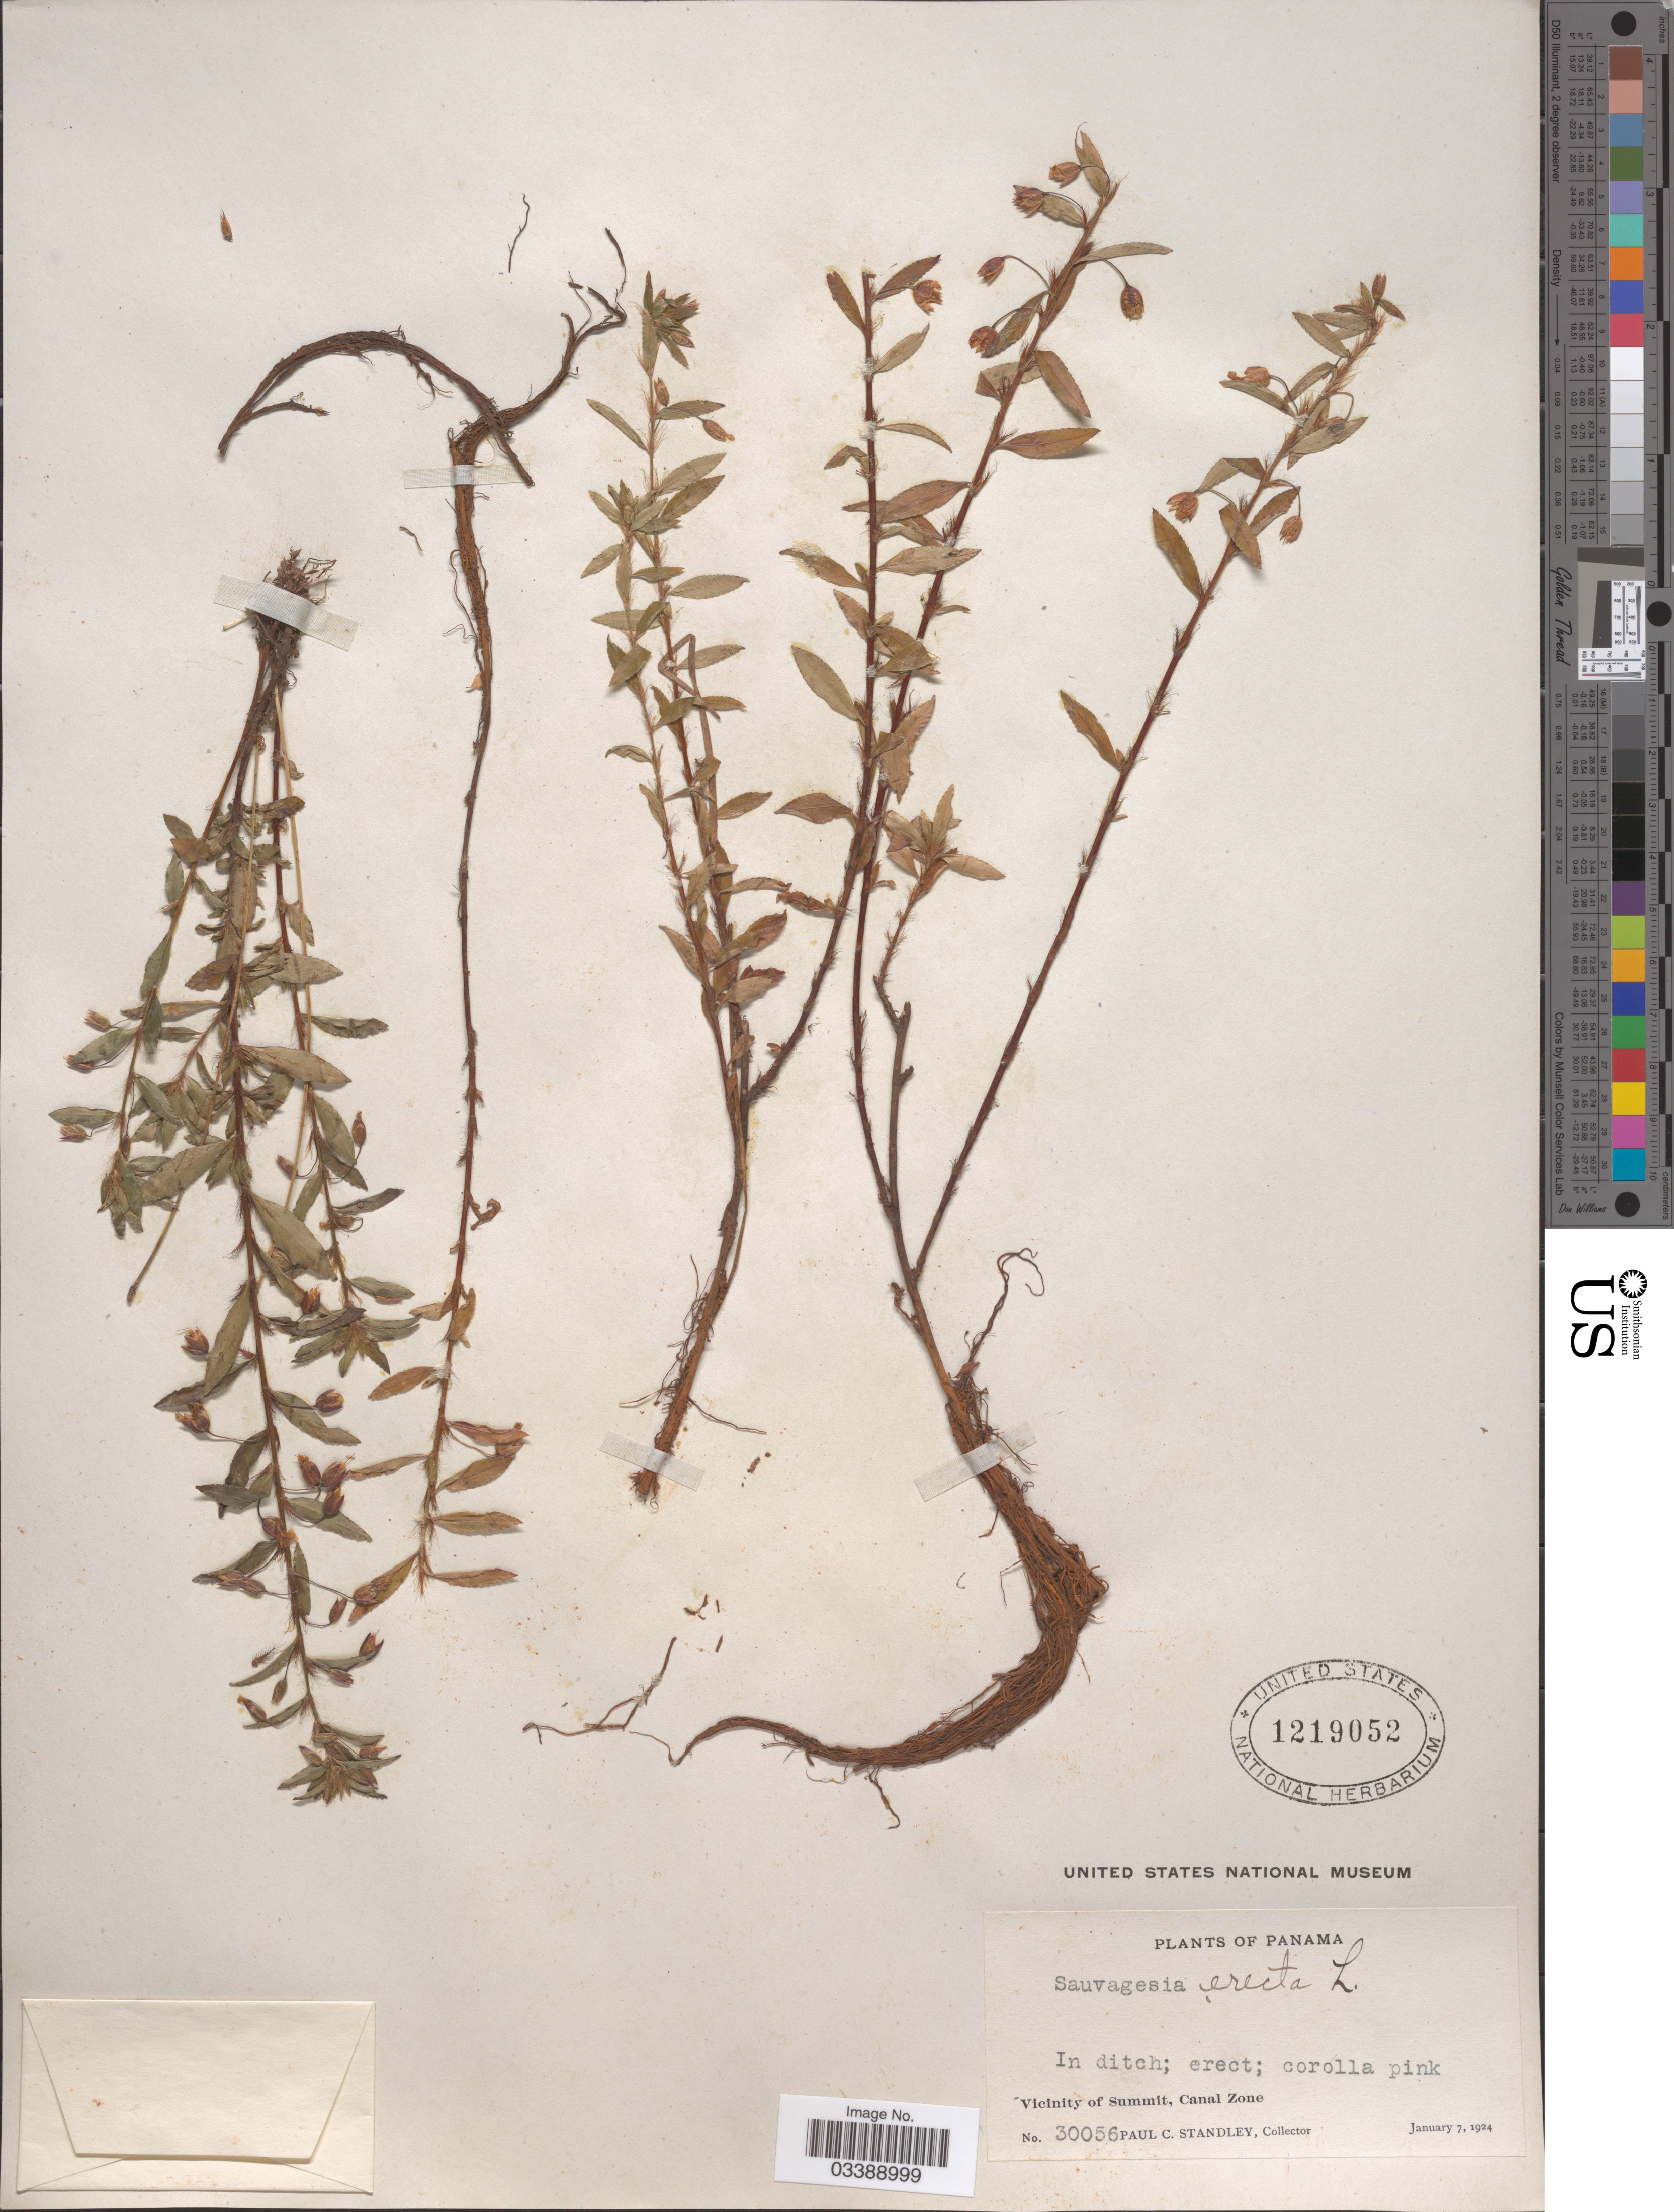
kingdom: Plantae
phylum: Tracheophyta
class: Magnoliopsida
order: Malpighiales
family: Ochnaceae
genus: Sauvagesia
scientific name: Sauvagesia erecta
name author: L.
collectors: P. C. Standley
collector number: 30056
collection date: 1924-01-07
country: Panama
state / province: Panamá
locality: Vicinity of Summit.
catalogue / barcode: US 1219052